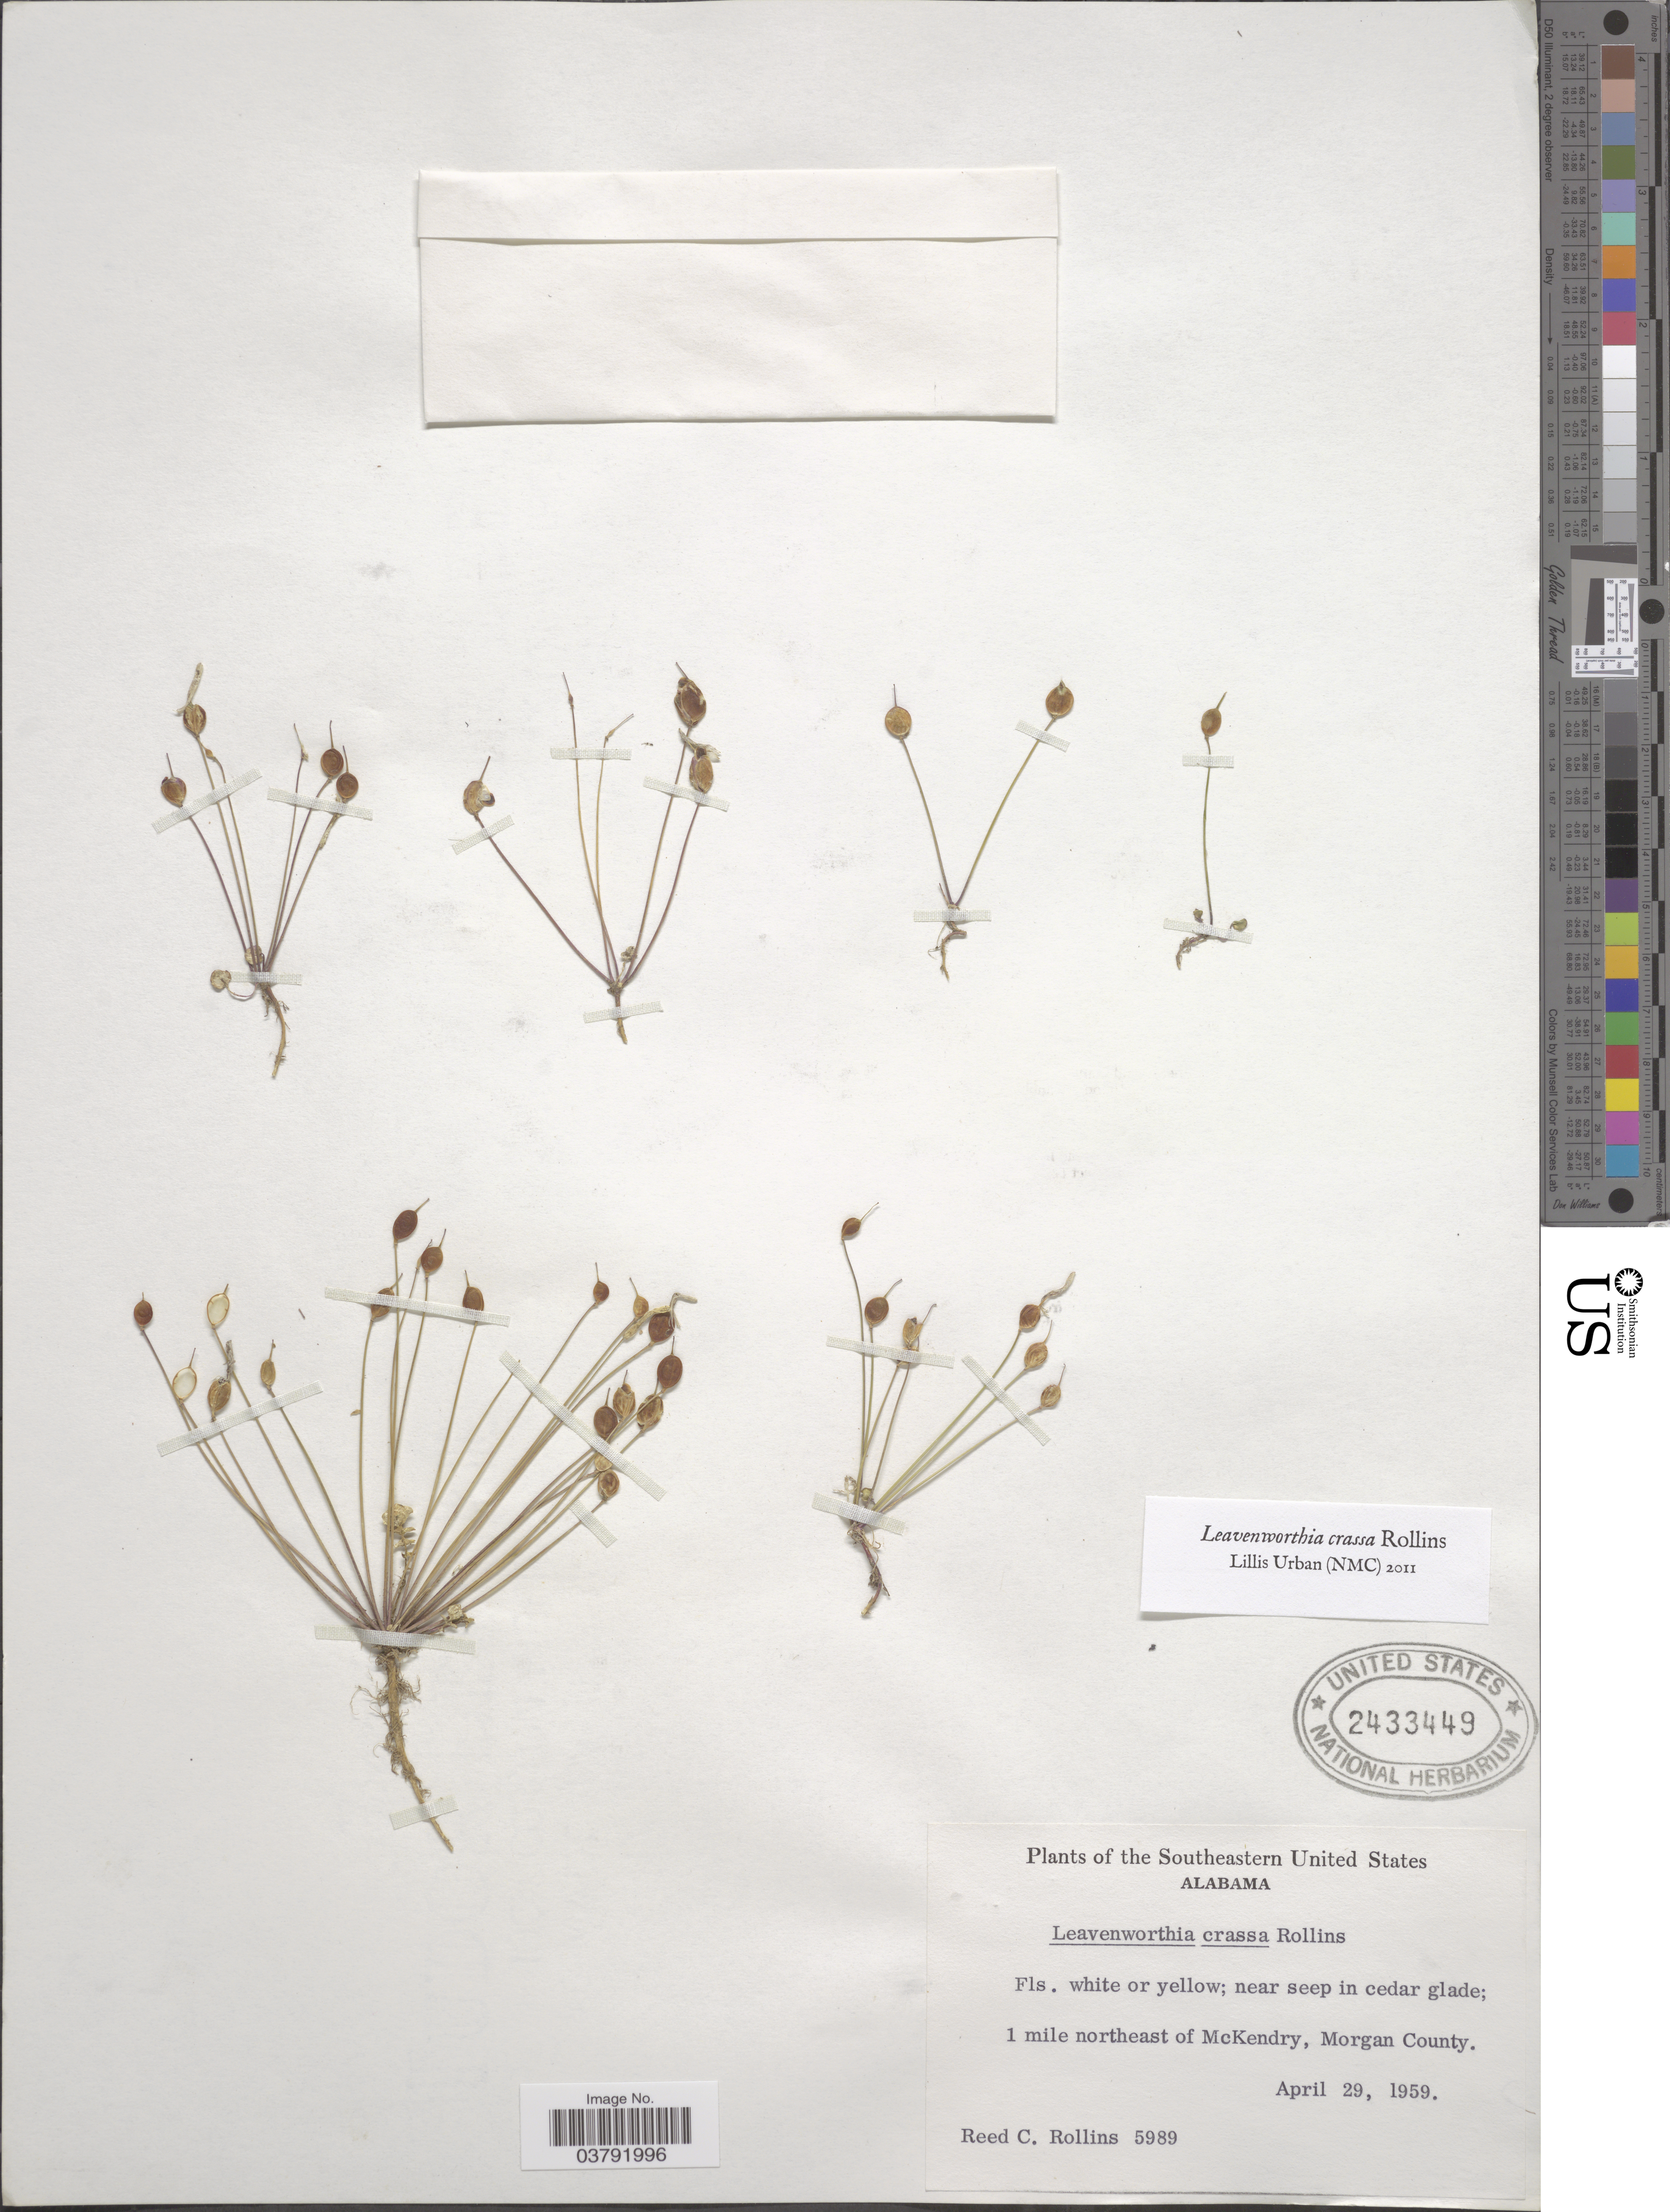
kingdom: Plantae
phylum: Tracheophyta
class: Magnoliopsida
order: Brassicales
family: Brassicaceae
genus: Leavenworthia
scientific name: Leavenworthia crassa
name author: Rollins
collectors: R. C. Rollins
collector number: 5989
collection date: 1959-04-29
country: United States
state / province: Alabama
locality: Southeastern United States. 1 mile northeast of McKendry, Morgan County.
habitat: near seep in cedar glade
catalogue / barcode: US 2433449